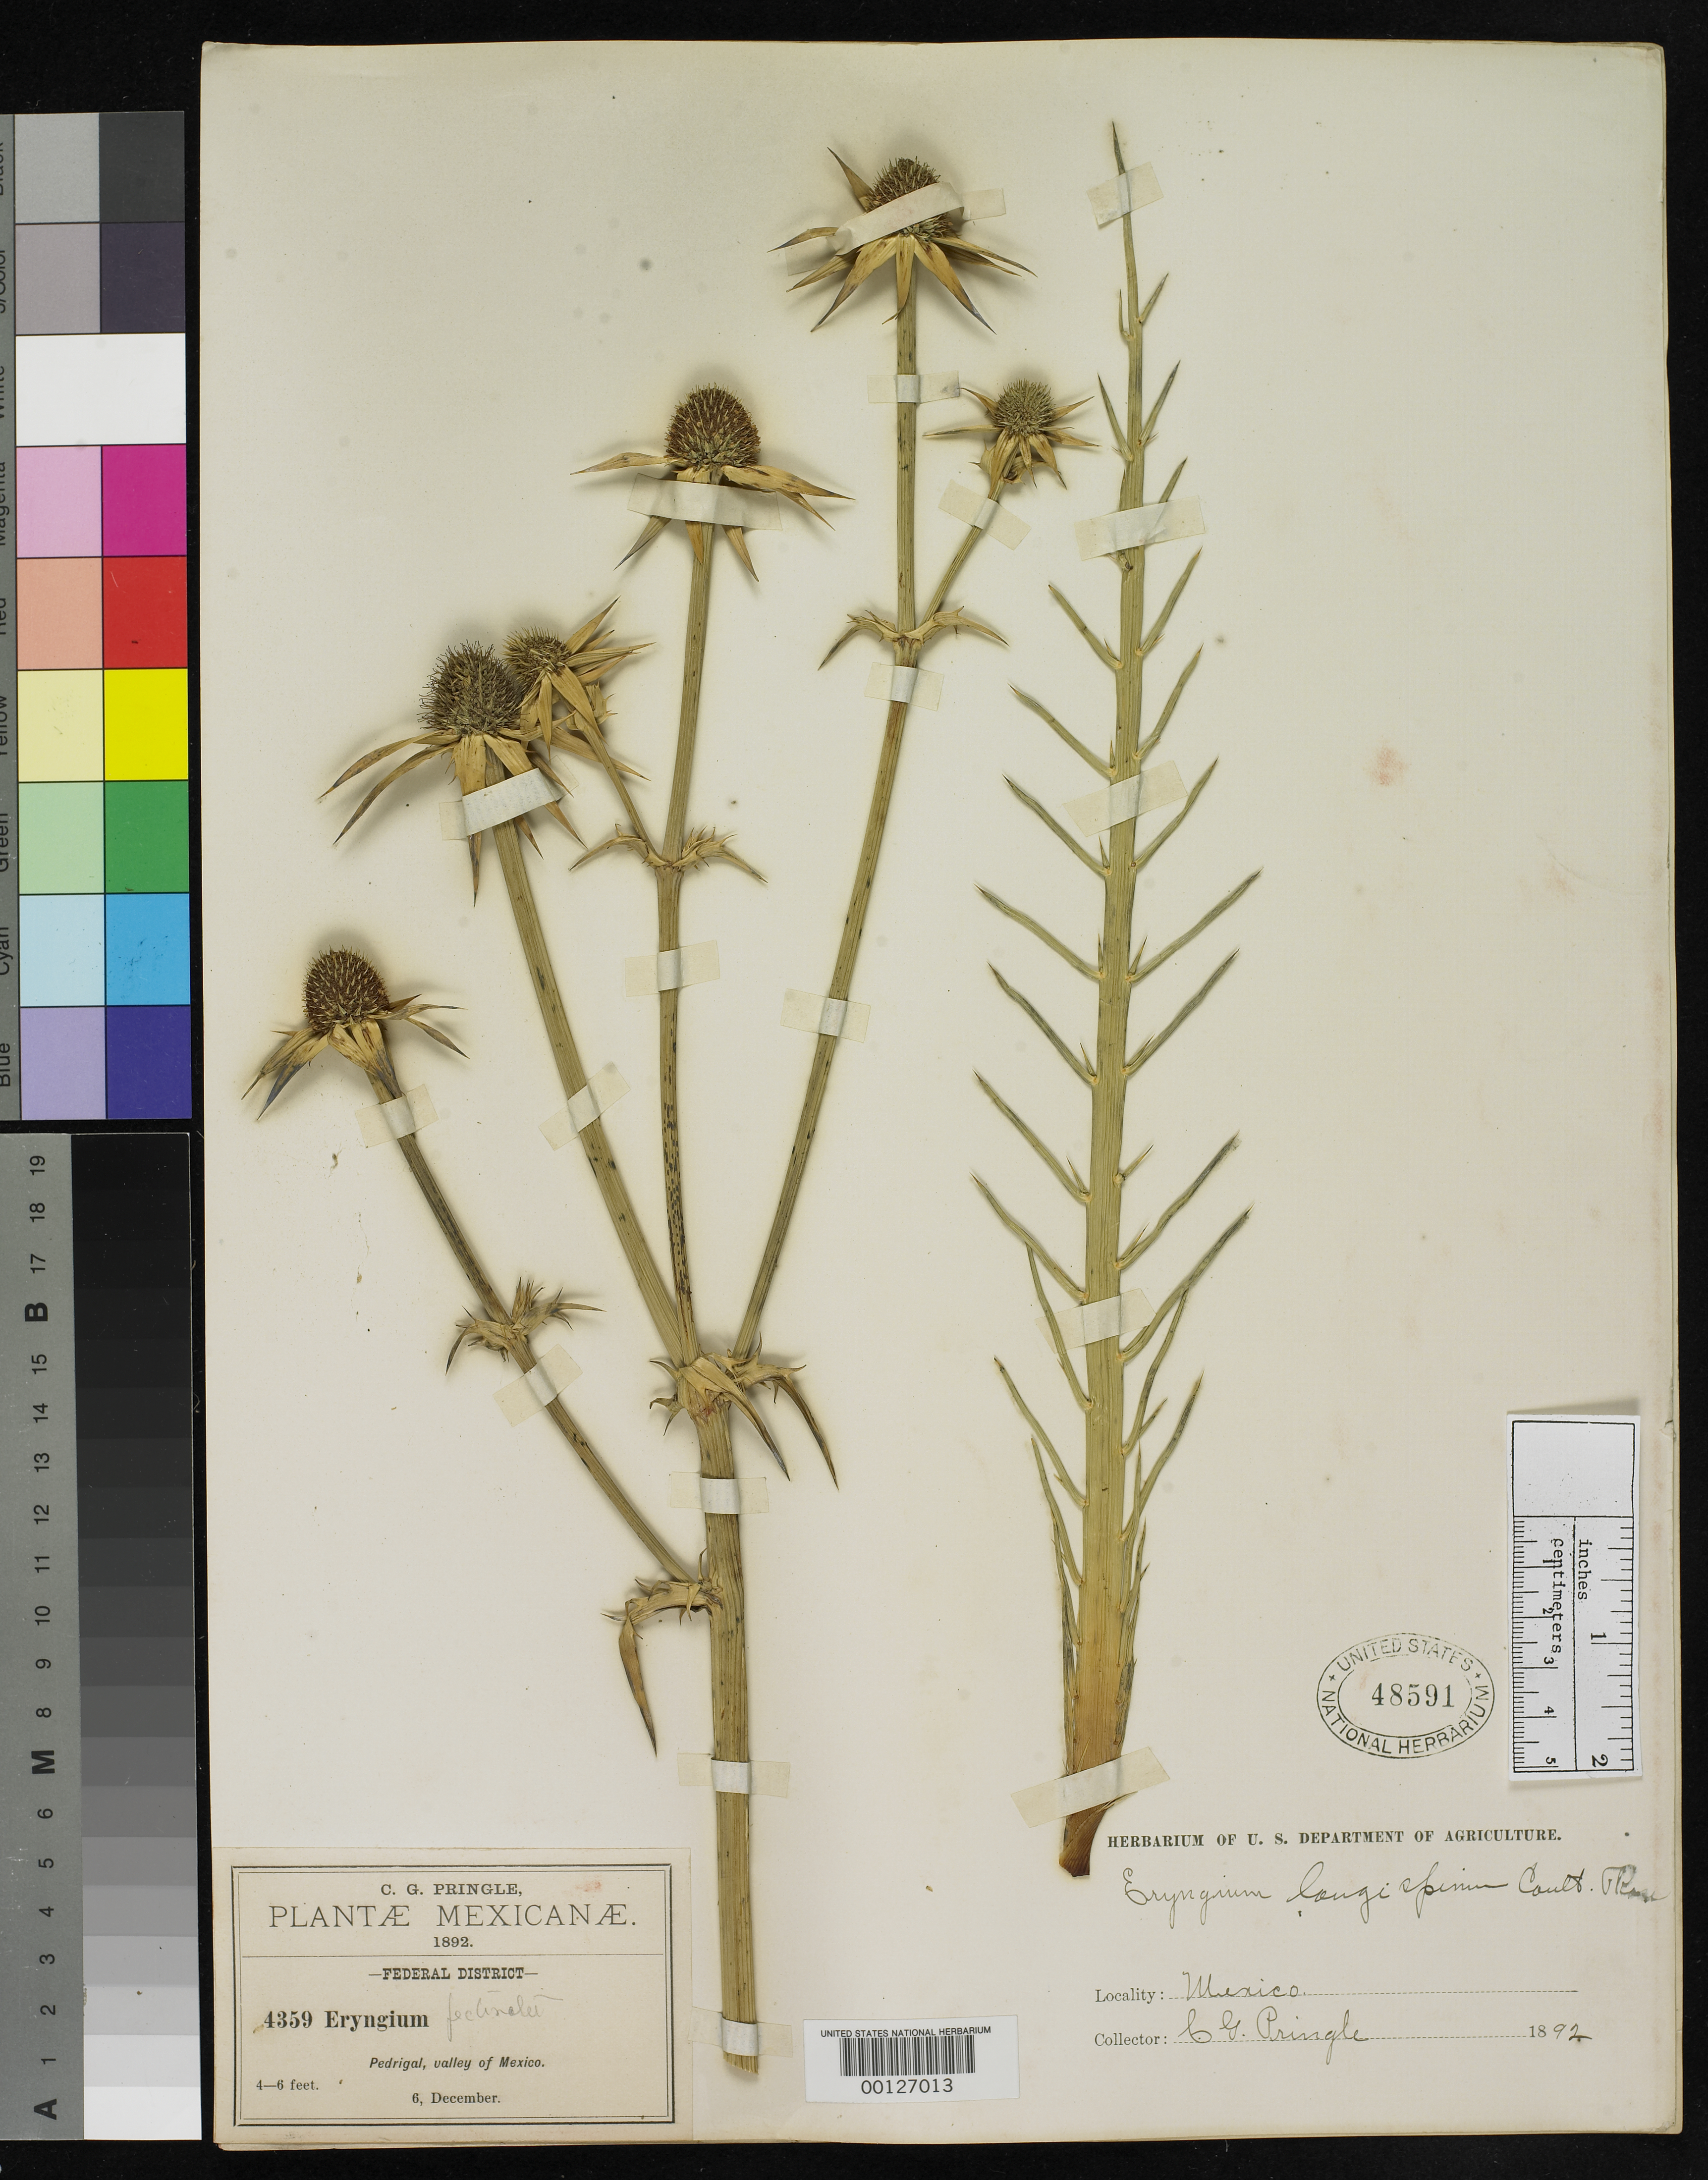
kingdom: Plantae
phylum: Tracheophyta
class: Magnoliopsida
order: Apiales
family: Apiaceae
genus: Eryngium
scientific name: Eryngium longispinum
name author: J.M. Coult. & Rose ex Hemsl.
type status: Type Collection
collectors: C. G. Pringle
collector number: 4359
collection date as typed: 06 Dec 1892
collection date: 1892-12-06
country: Mexico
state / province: Distrito Federal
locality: Pedregal, Valley of Mexico.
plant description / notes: Mathias & Constance (1941, Amer. Midl. Nat. 25: 372) cite "type" at US.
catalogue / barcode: US 48591